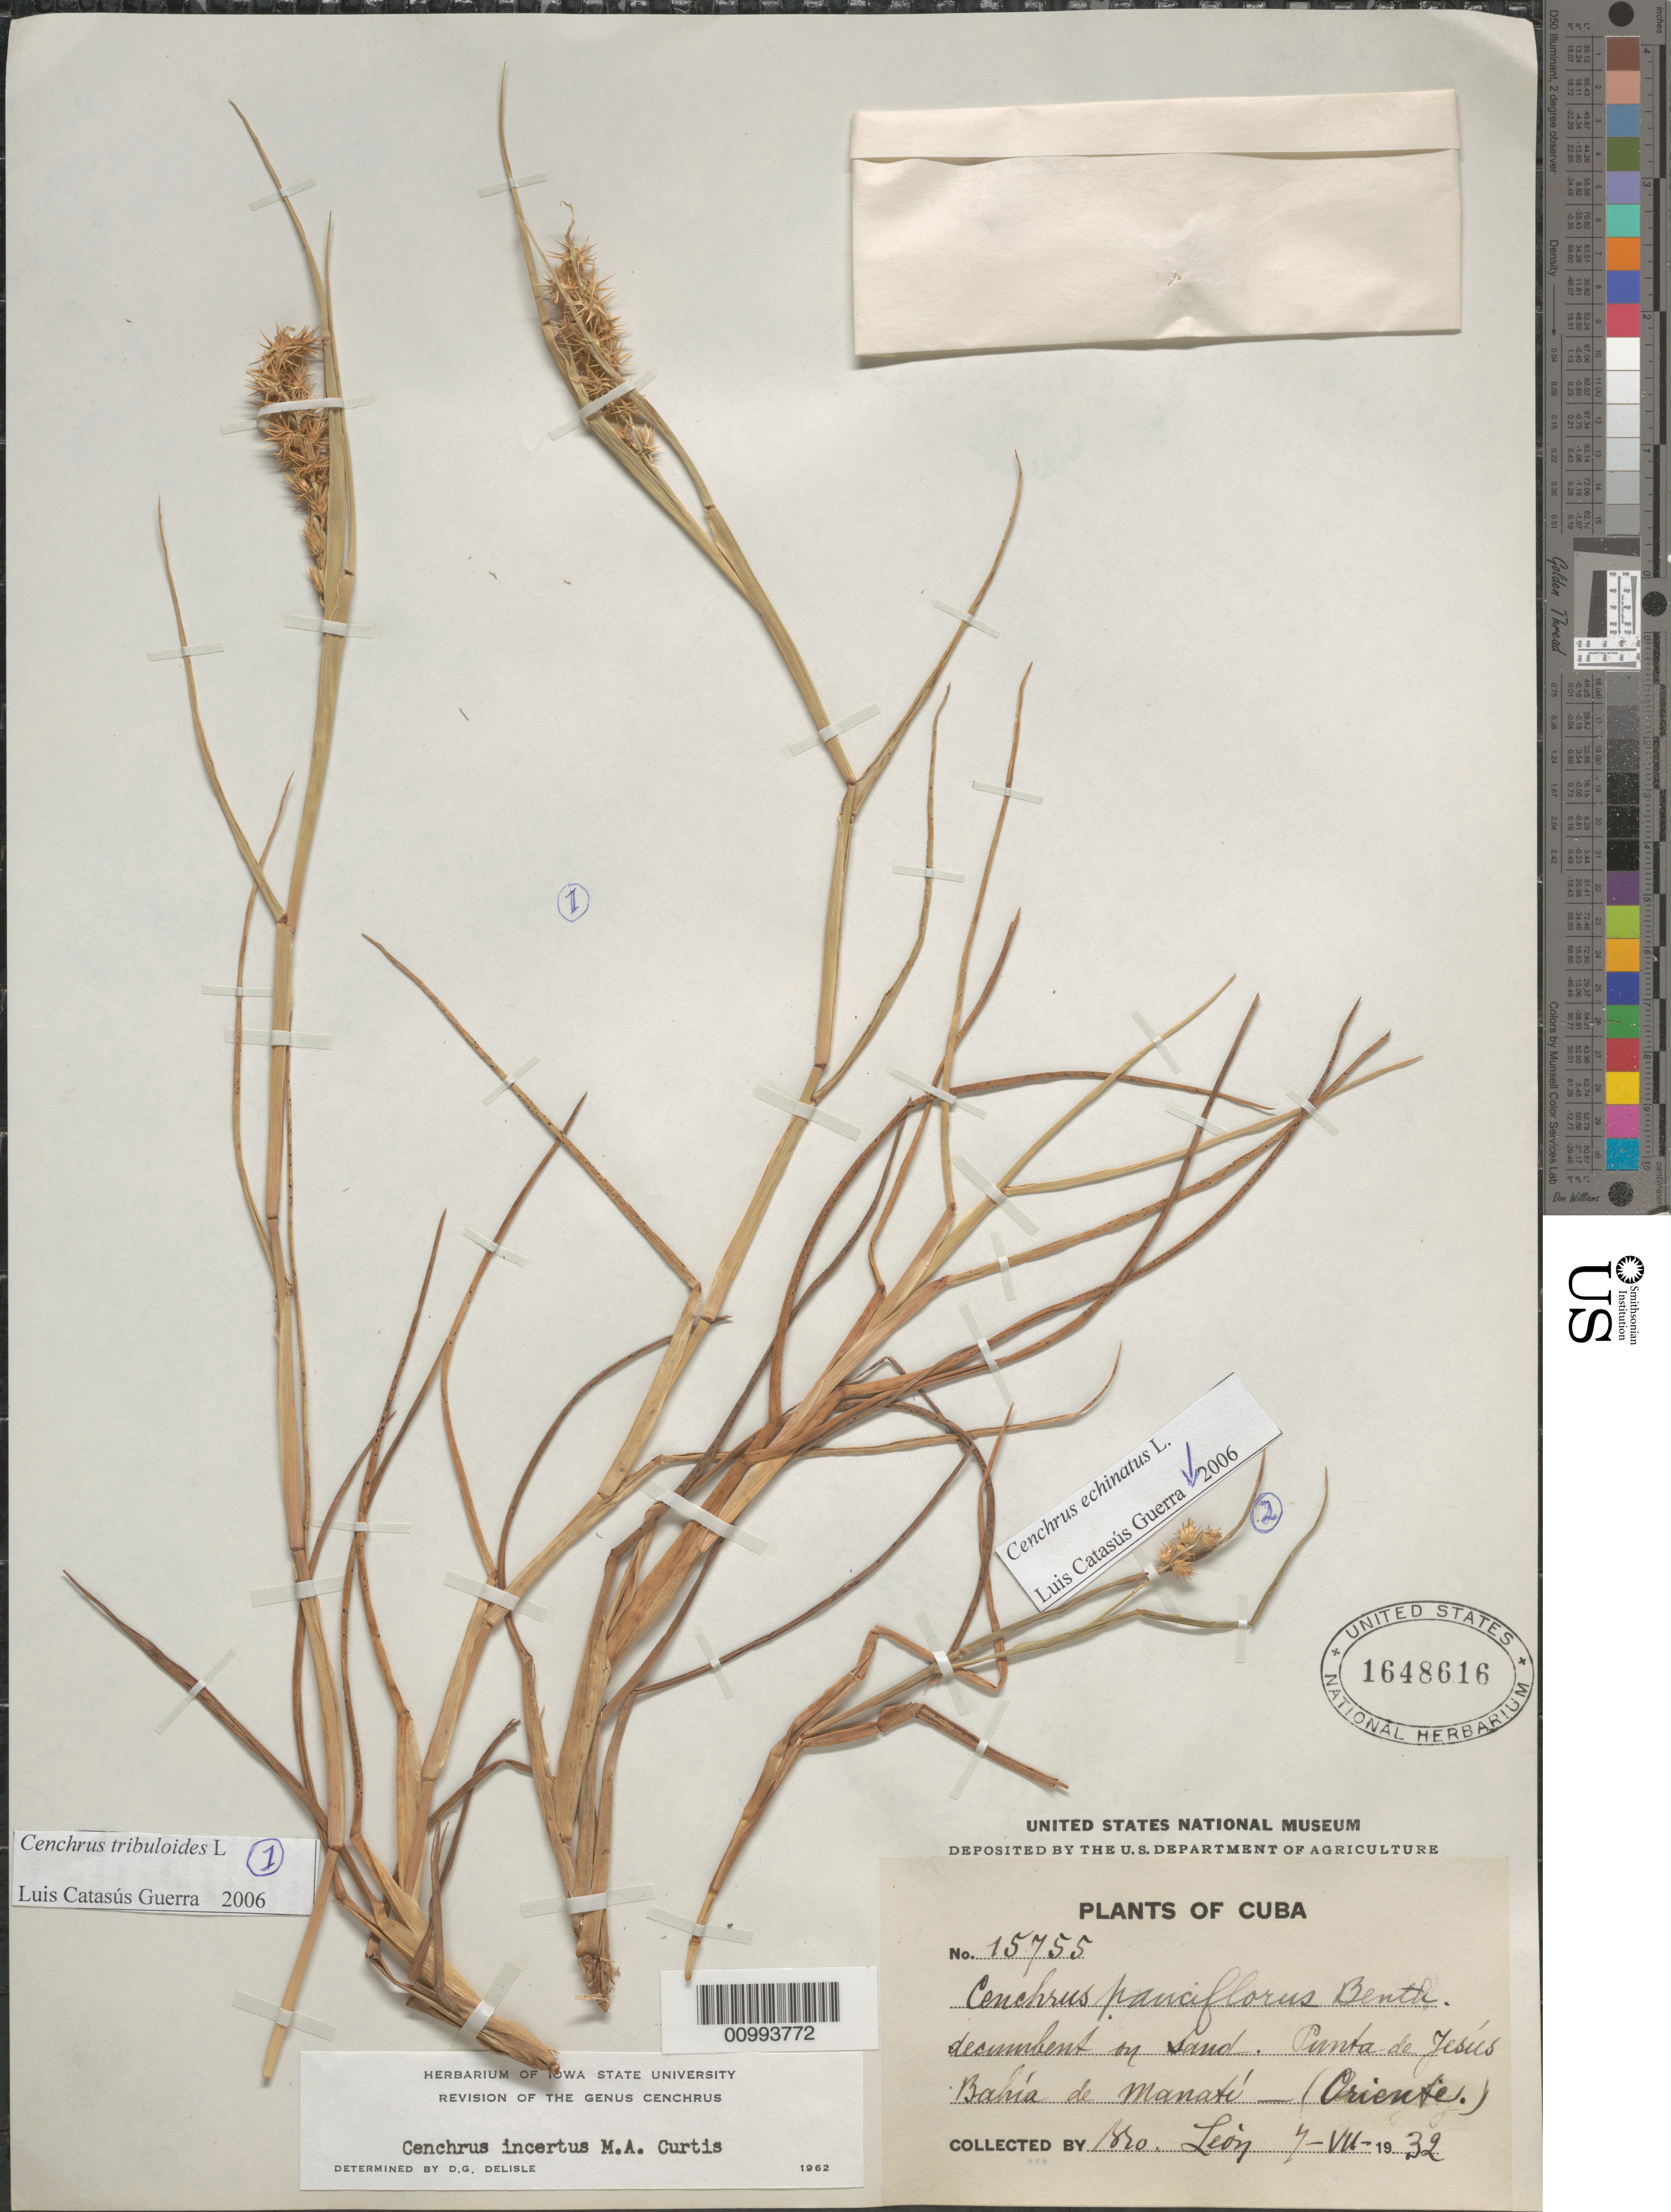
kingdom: Plantae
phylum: Tracheophyta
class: Liliopsida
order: Poales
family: Poaceae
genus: Cenchrus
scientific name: Cenchrus tribuloides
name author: L.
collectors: Bro. León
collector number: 15755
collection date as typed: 07 Jul 1932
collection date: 1932-07-07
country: Cuba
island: Cuba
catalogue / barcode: US 1648616